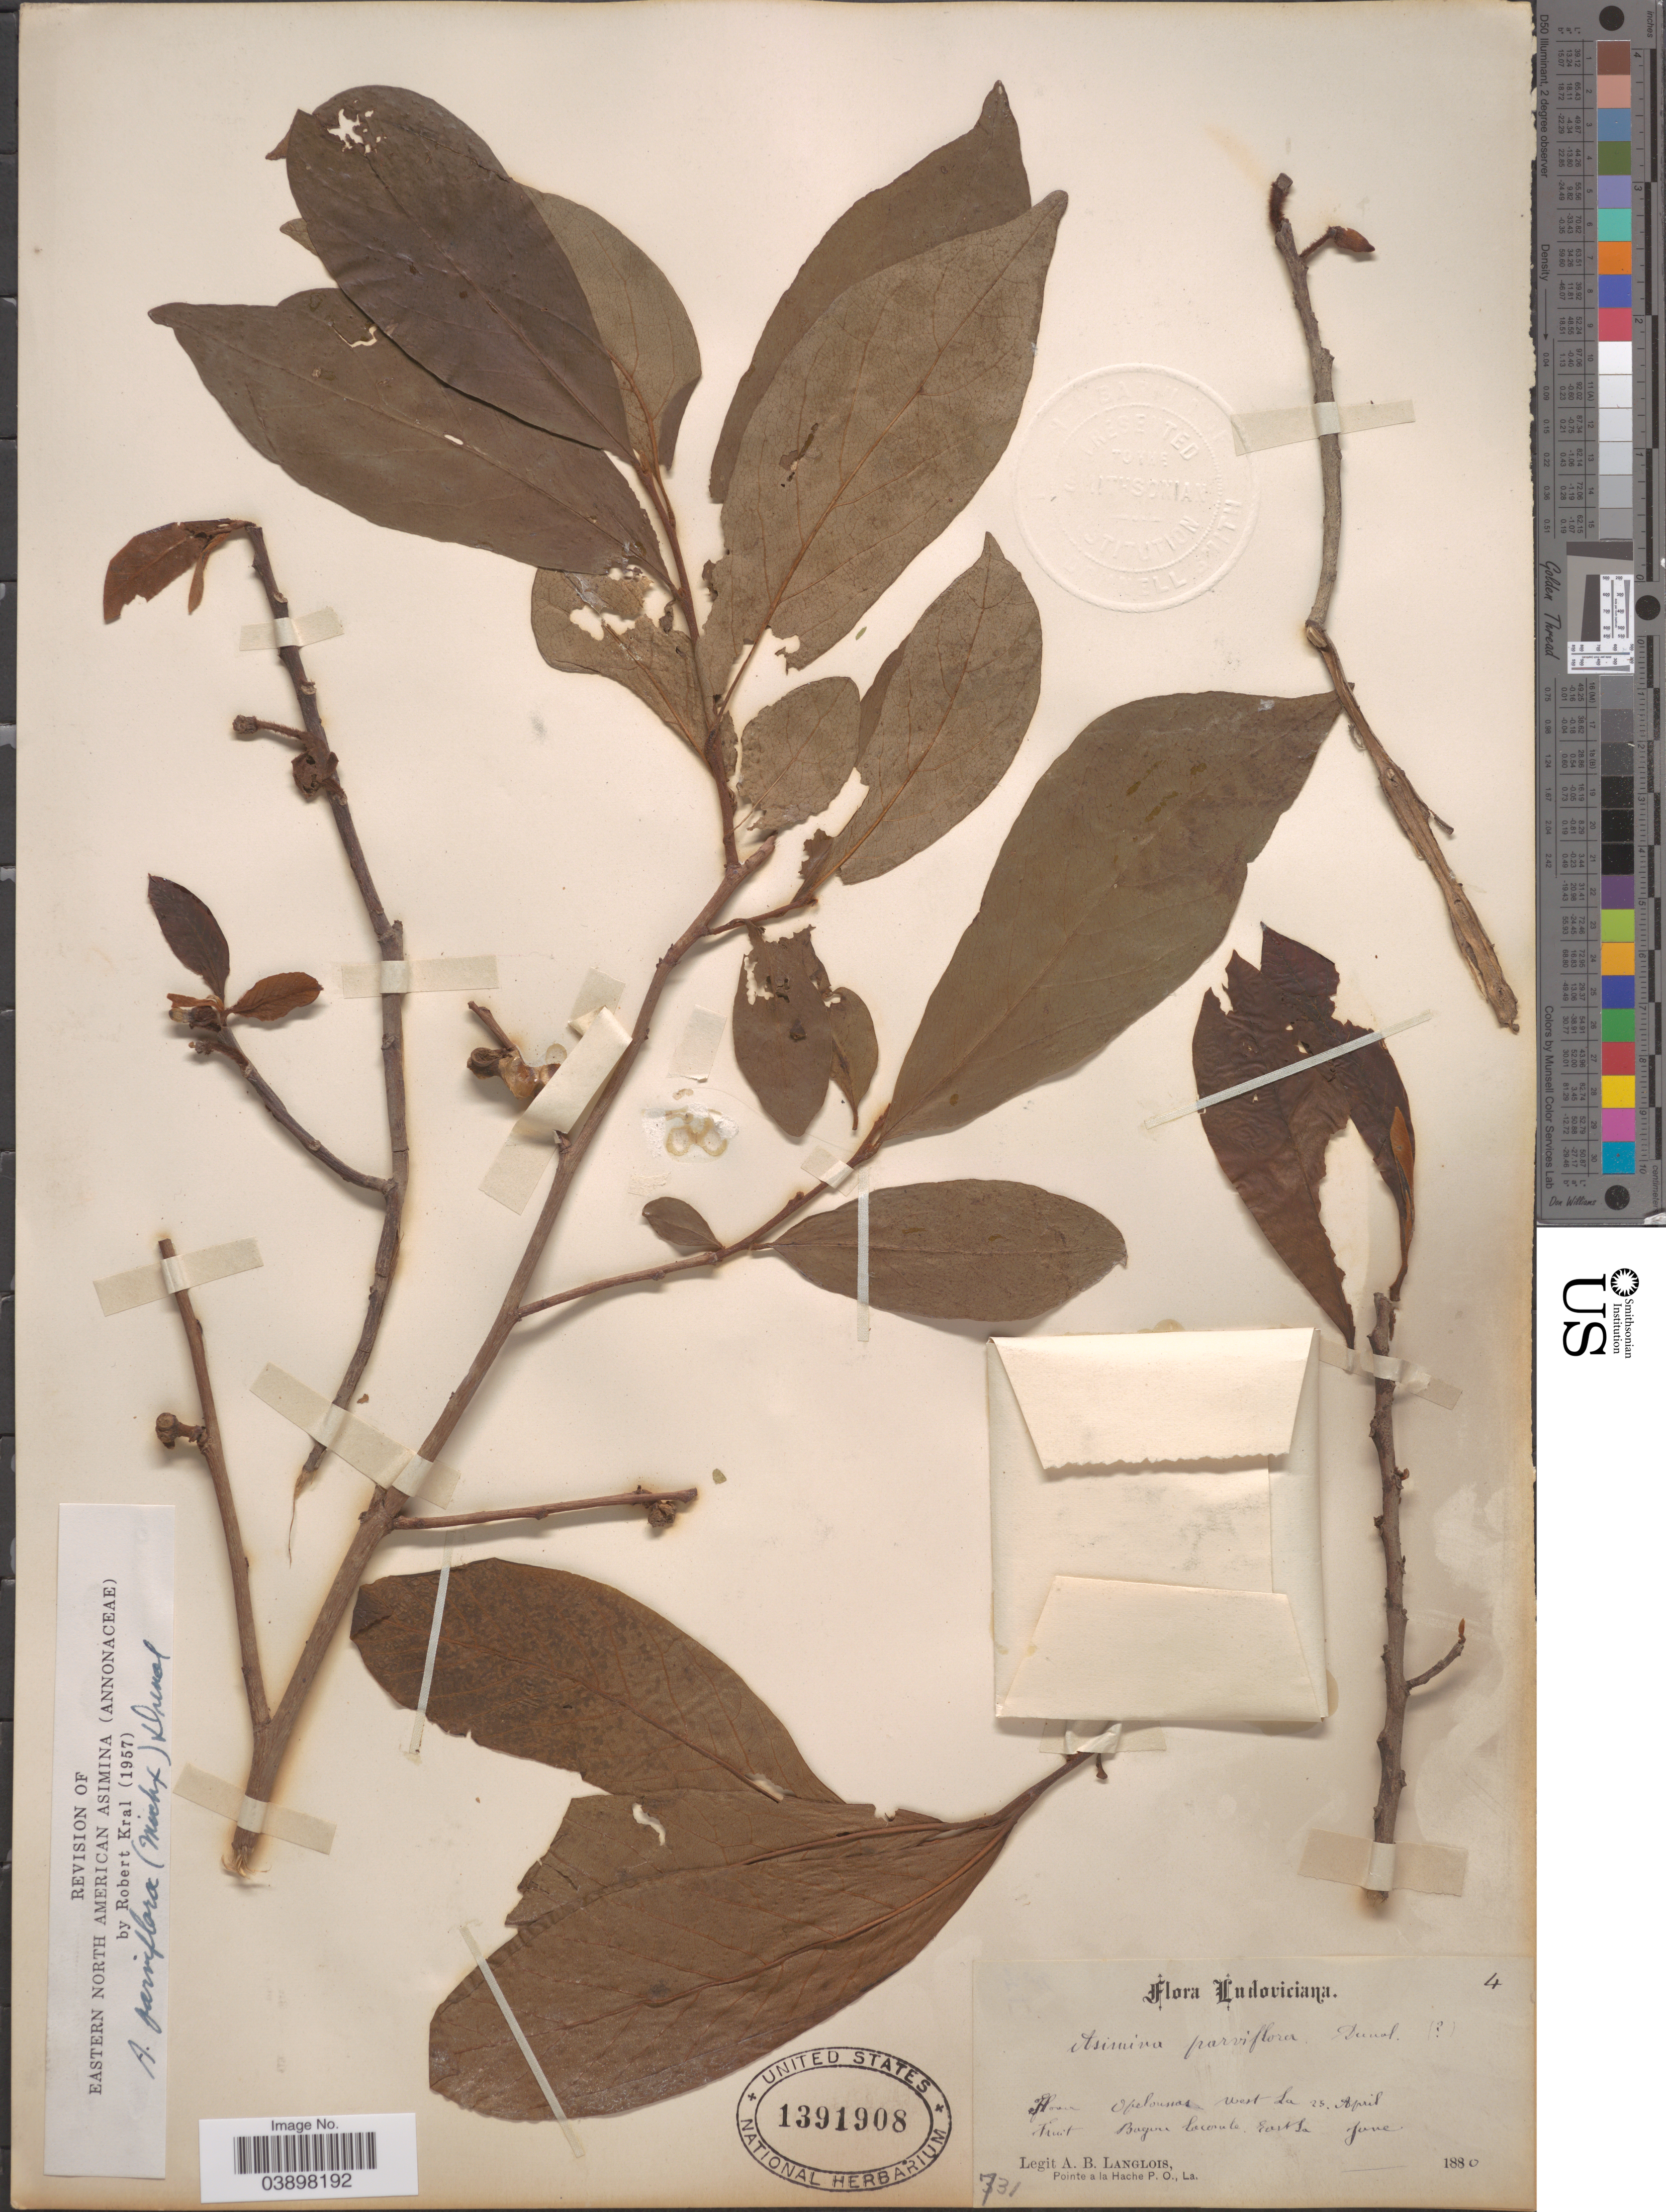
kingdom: Plantae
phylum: Tracheophyta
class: Magnoliopsida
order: Magnoliales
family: Annonaceae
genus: Asimina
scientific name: Asimina parviflora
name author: (Michx.) Dunal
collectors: A. Langlois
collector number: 731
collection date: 1880-04-25/1880-06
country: United States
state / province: Louisiana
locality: Flower: Opelousas, West La. April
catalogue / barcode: US 1391908